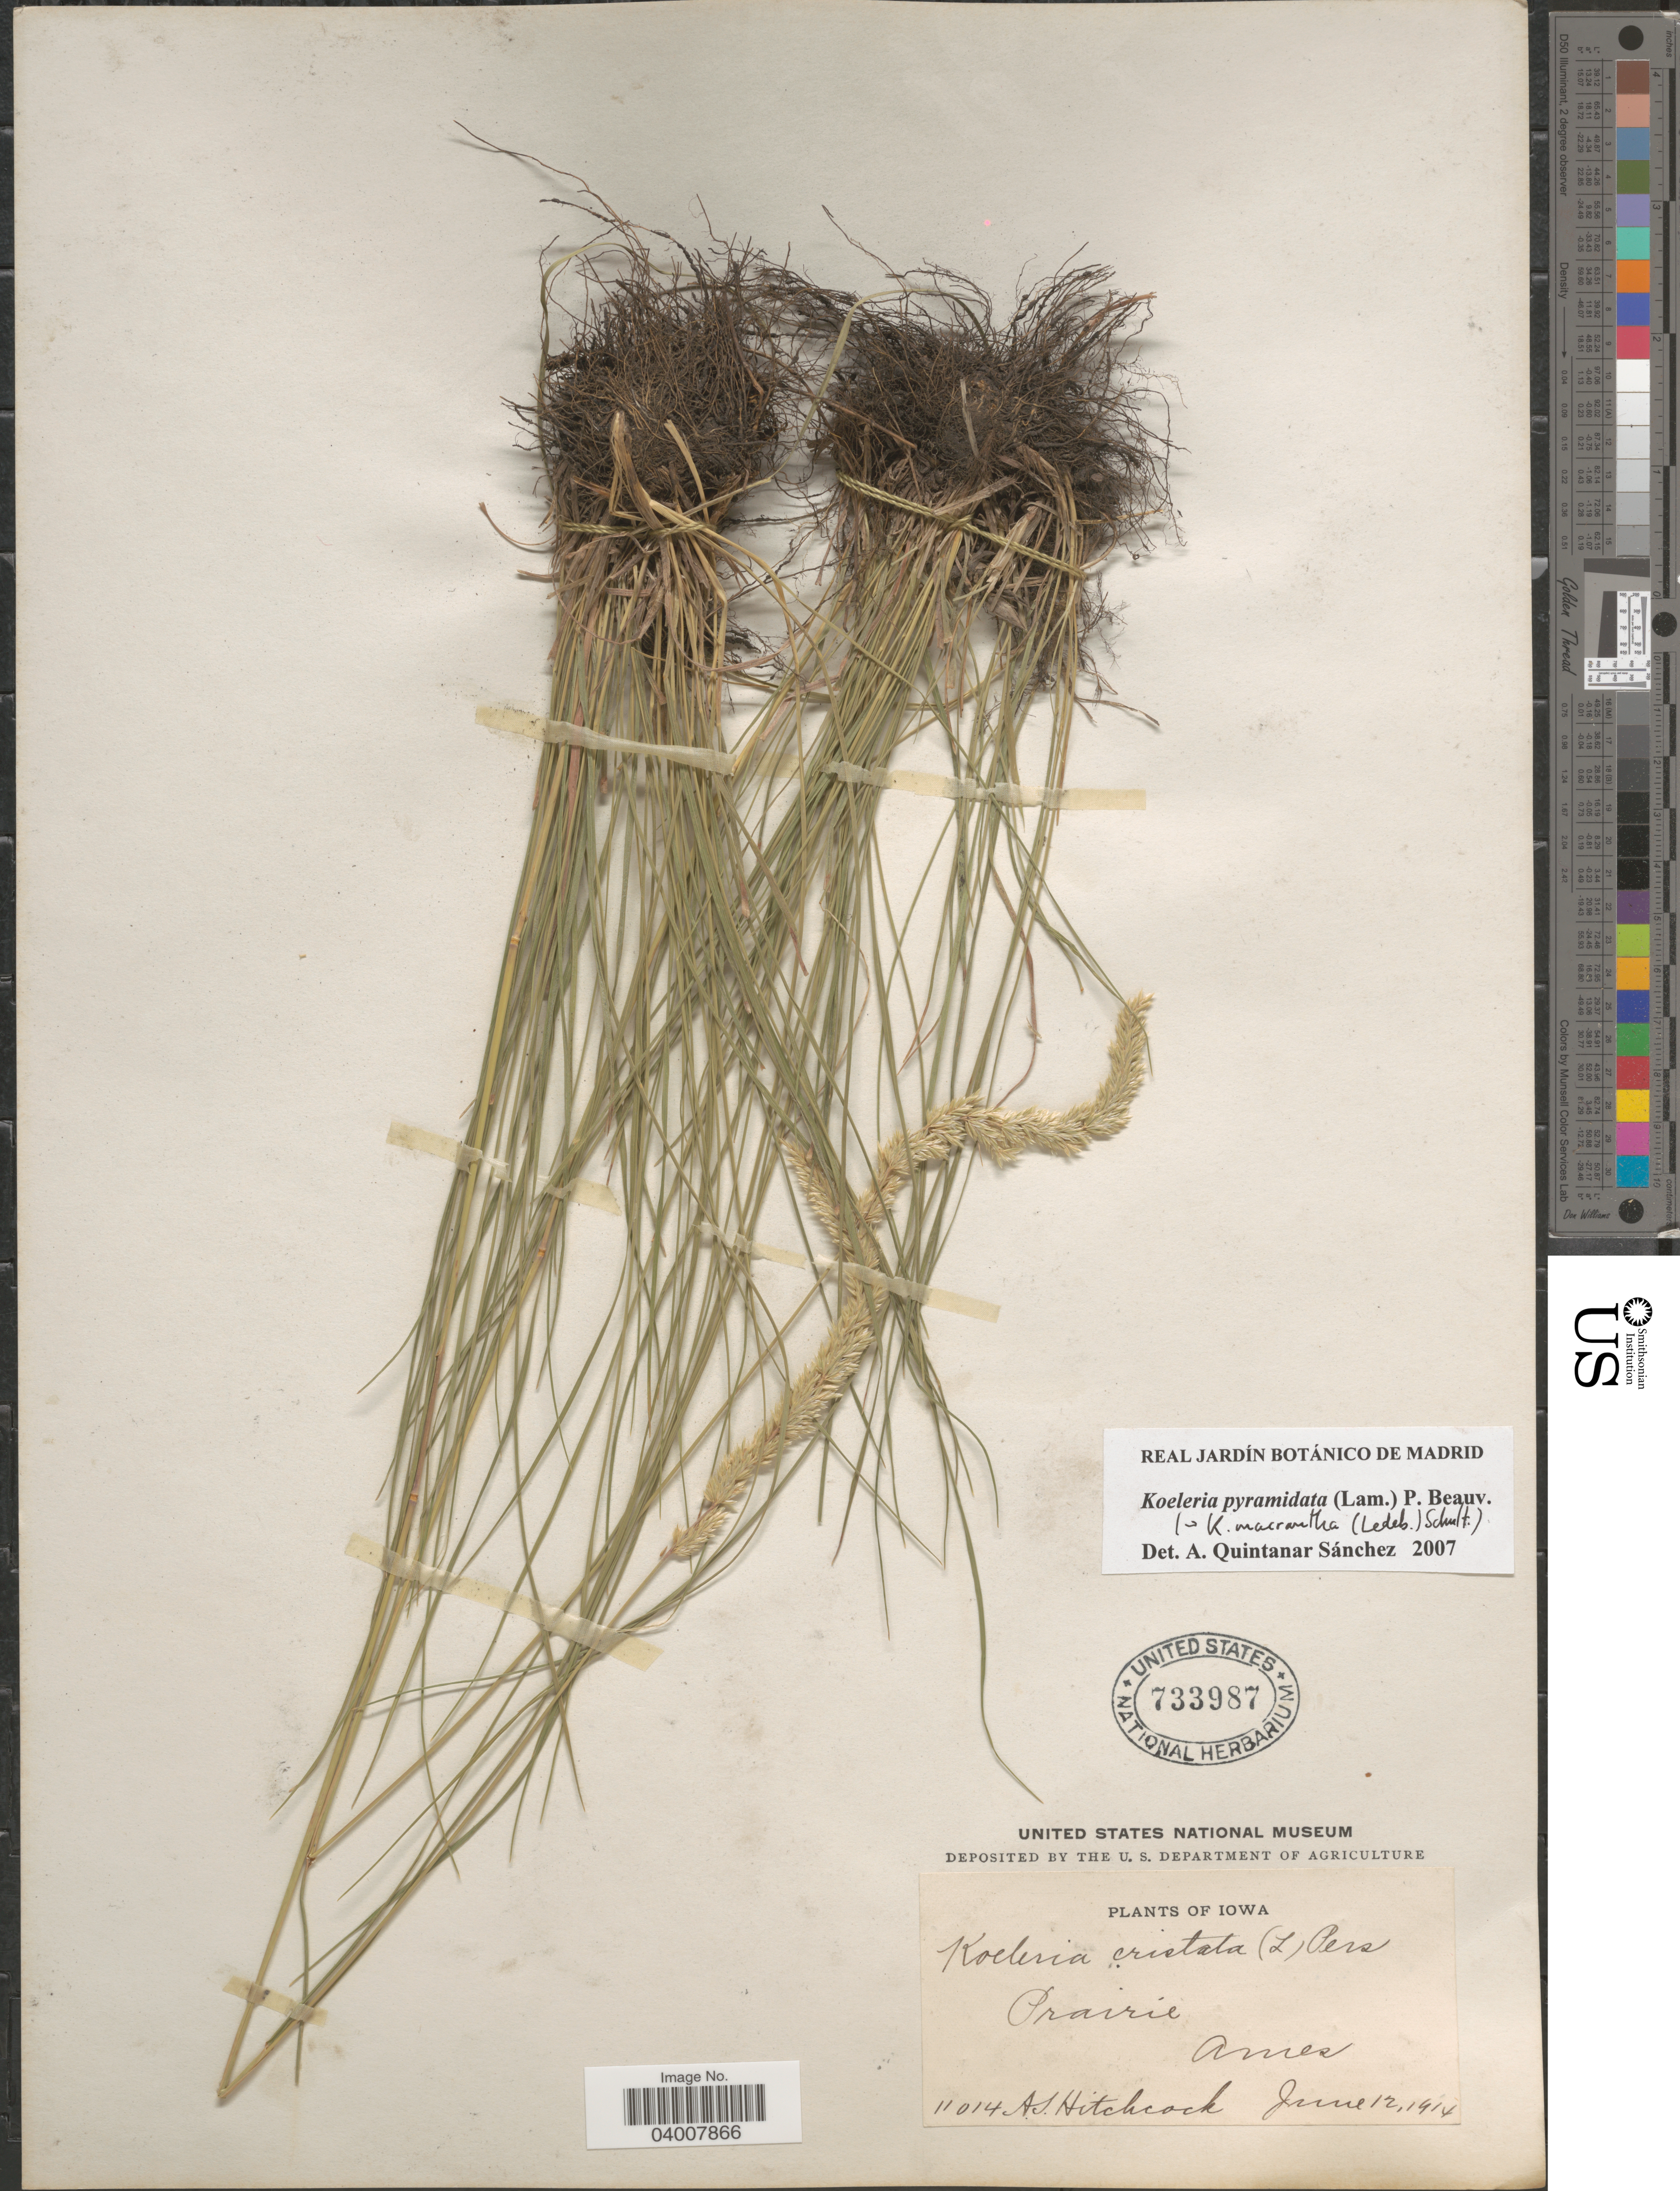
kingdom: Plantae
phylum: Tracheophyta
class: Liliopsida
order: Poales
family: Poaceae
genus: Koeleria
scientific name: Koeleria pyramidata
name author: (Lam.) P. Beauv.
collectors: A. S. Hitchcock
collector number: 11014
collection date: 1914-06-12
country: United States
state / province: Iowa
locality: Prairie, Ames.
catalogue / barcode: US 733987